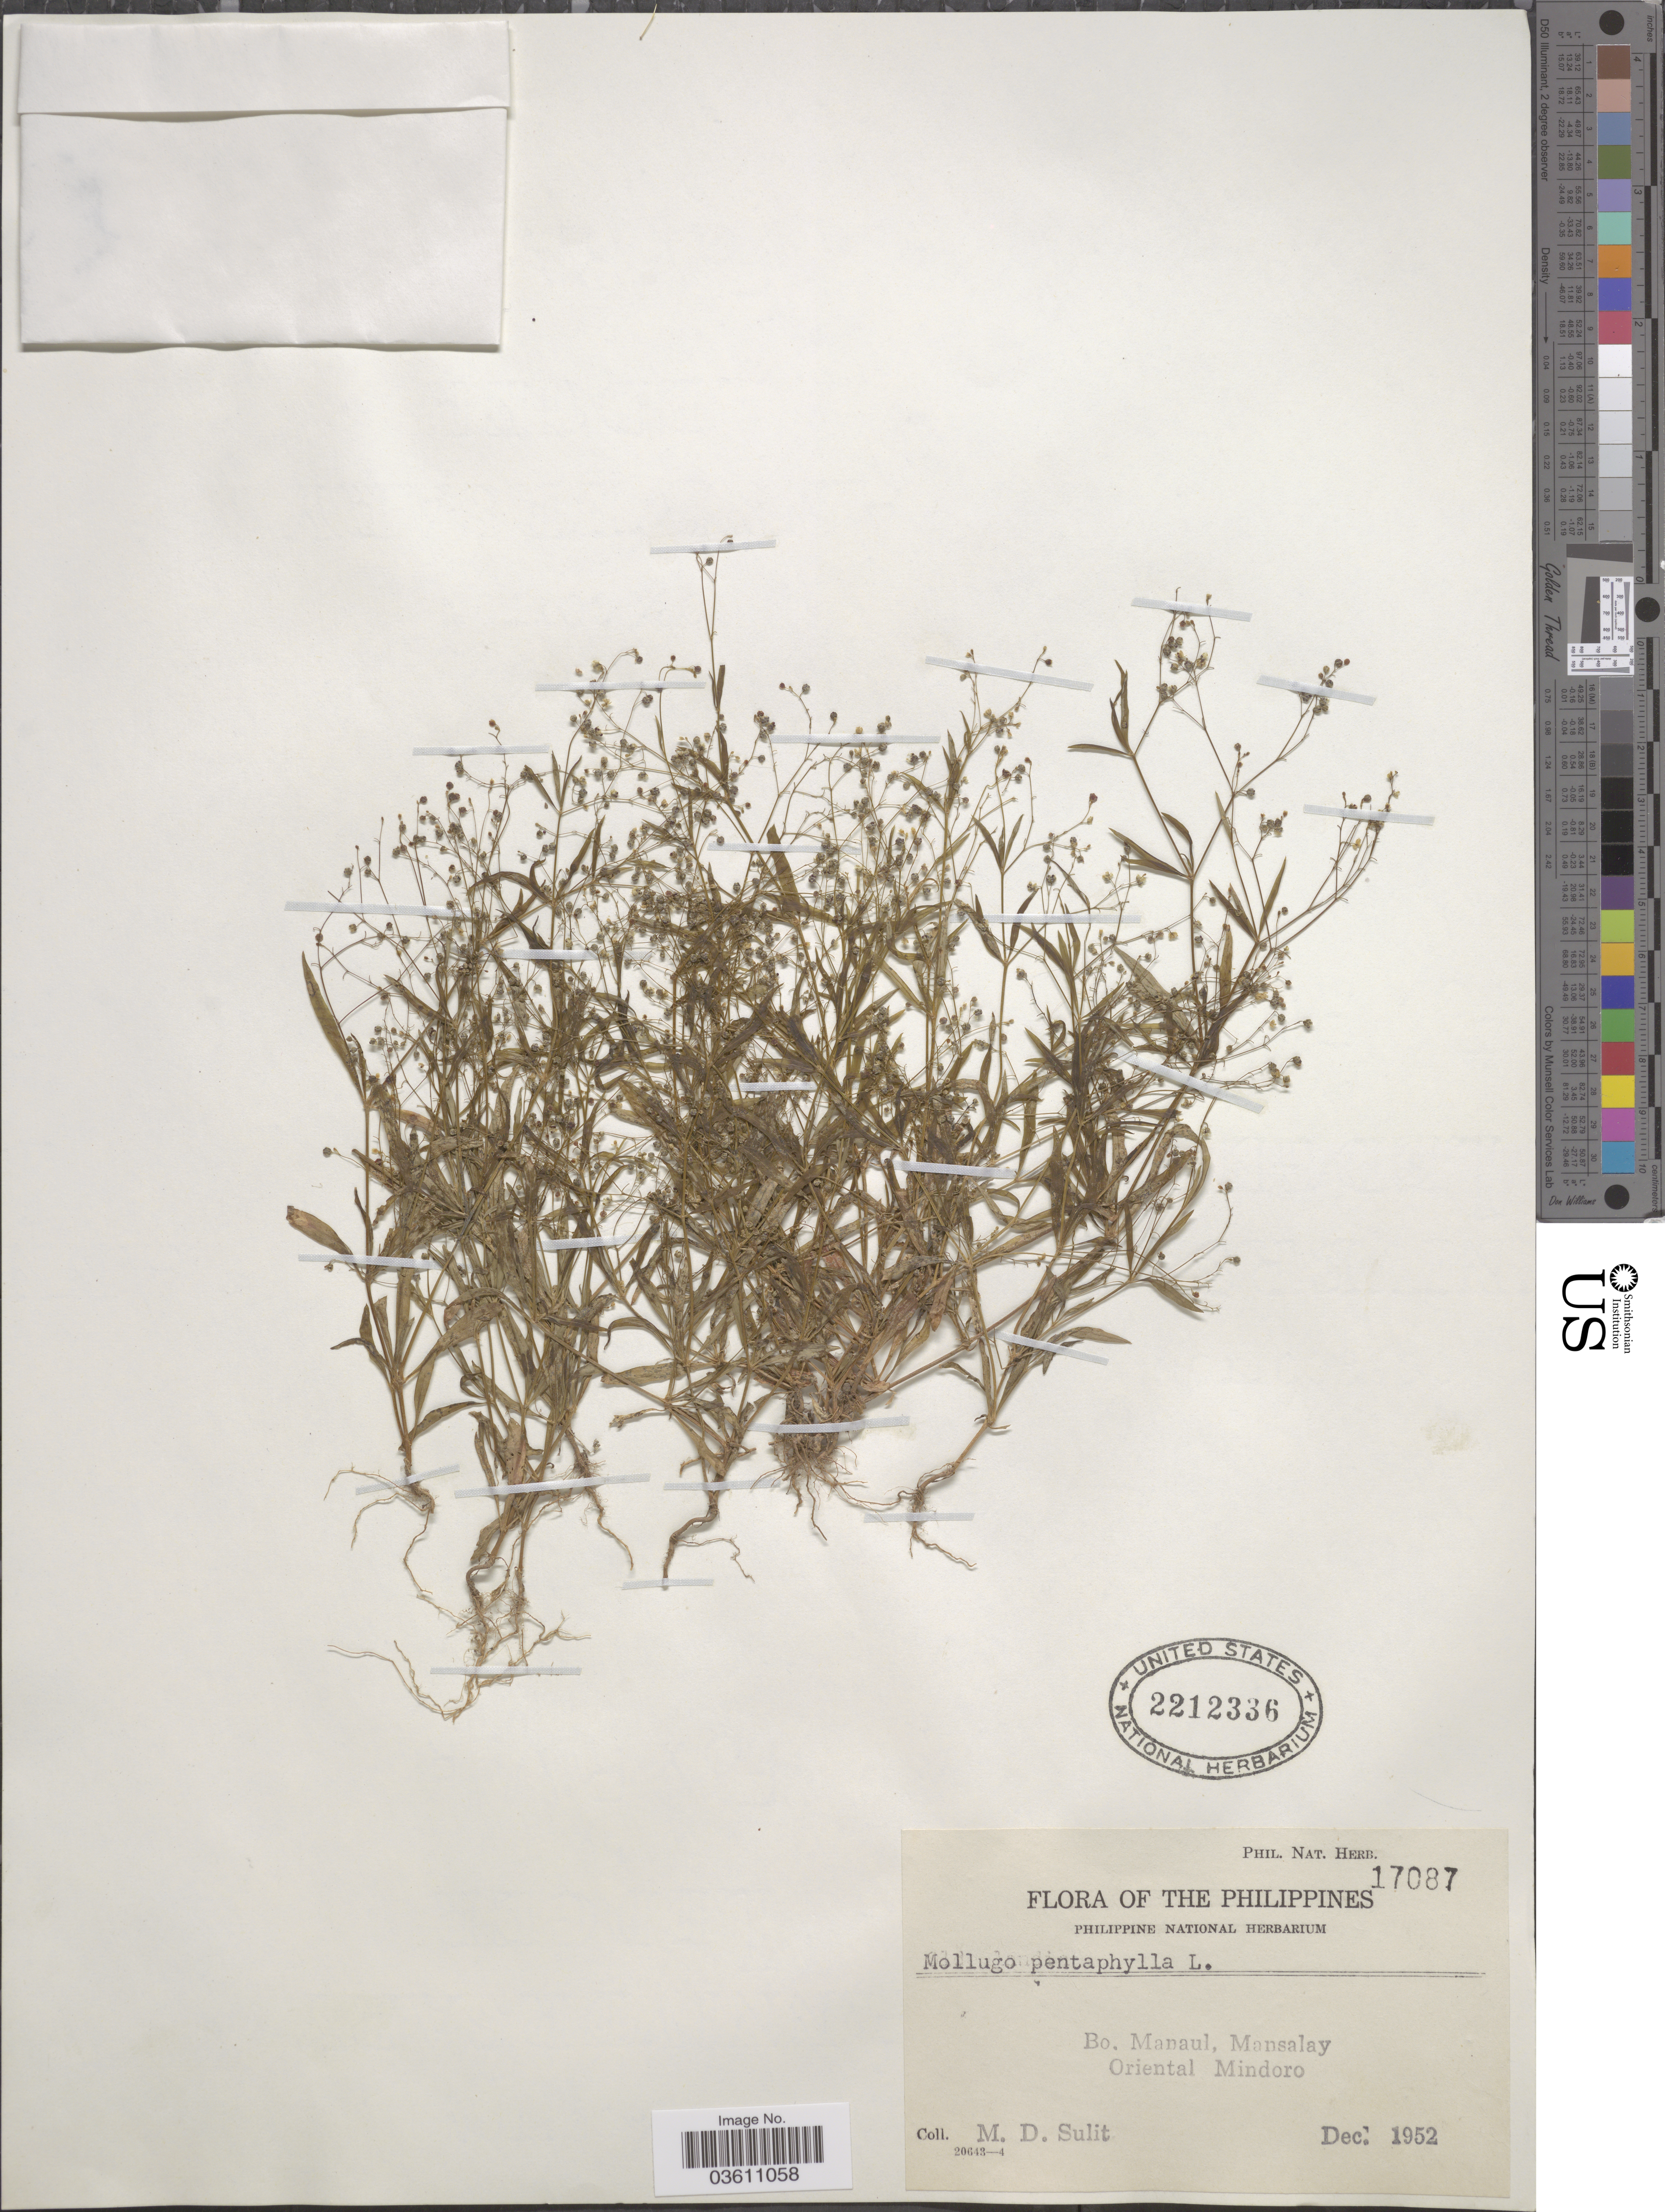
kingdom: Plantae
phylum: Tracheophyta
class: Magnoliopsida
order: Caryophyllales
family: Molluginaceae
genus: Trigastrotheca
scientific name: Trigastrotheca pentaphylla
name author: (L.) Thulin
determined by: Strong, Mark T., (BOT), Smithsonian Institution - National Museum of Natural History (UNITED STATES)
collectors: M. Sulit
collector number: Phil. Nat. Herb. 17087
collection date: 1952-12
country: Philippines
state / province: Mimaropa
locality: Bo. Manaul, Mansalay, Oriental Mindoro.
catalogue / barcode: US 2212336